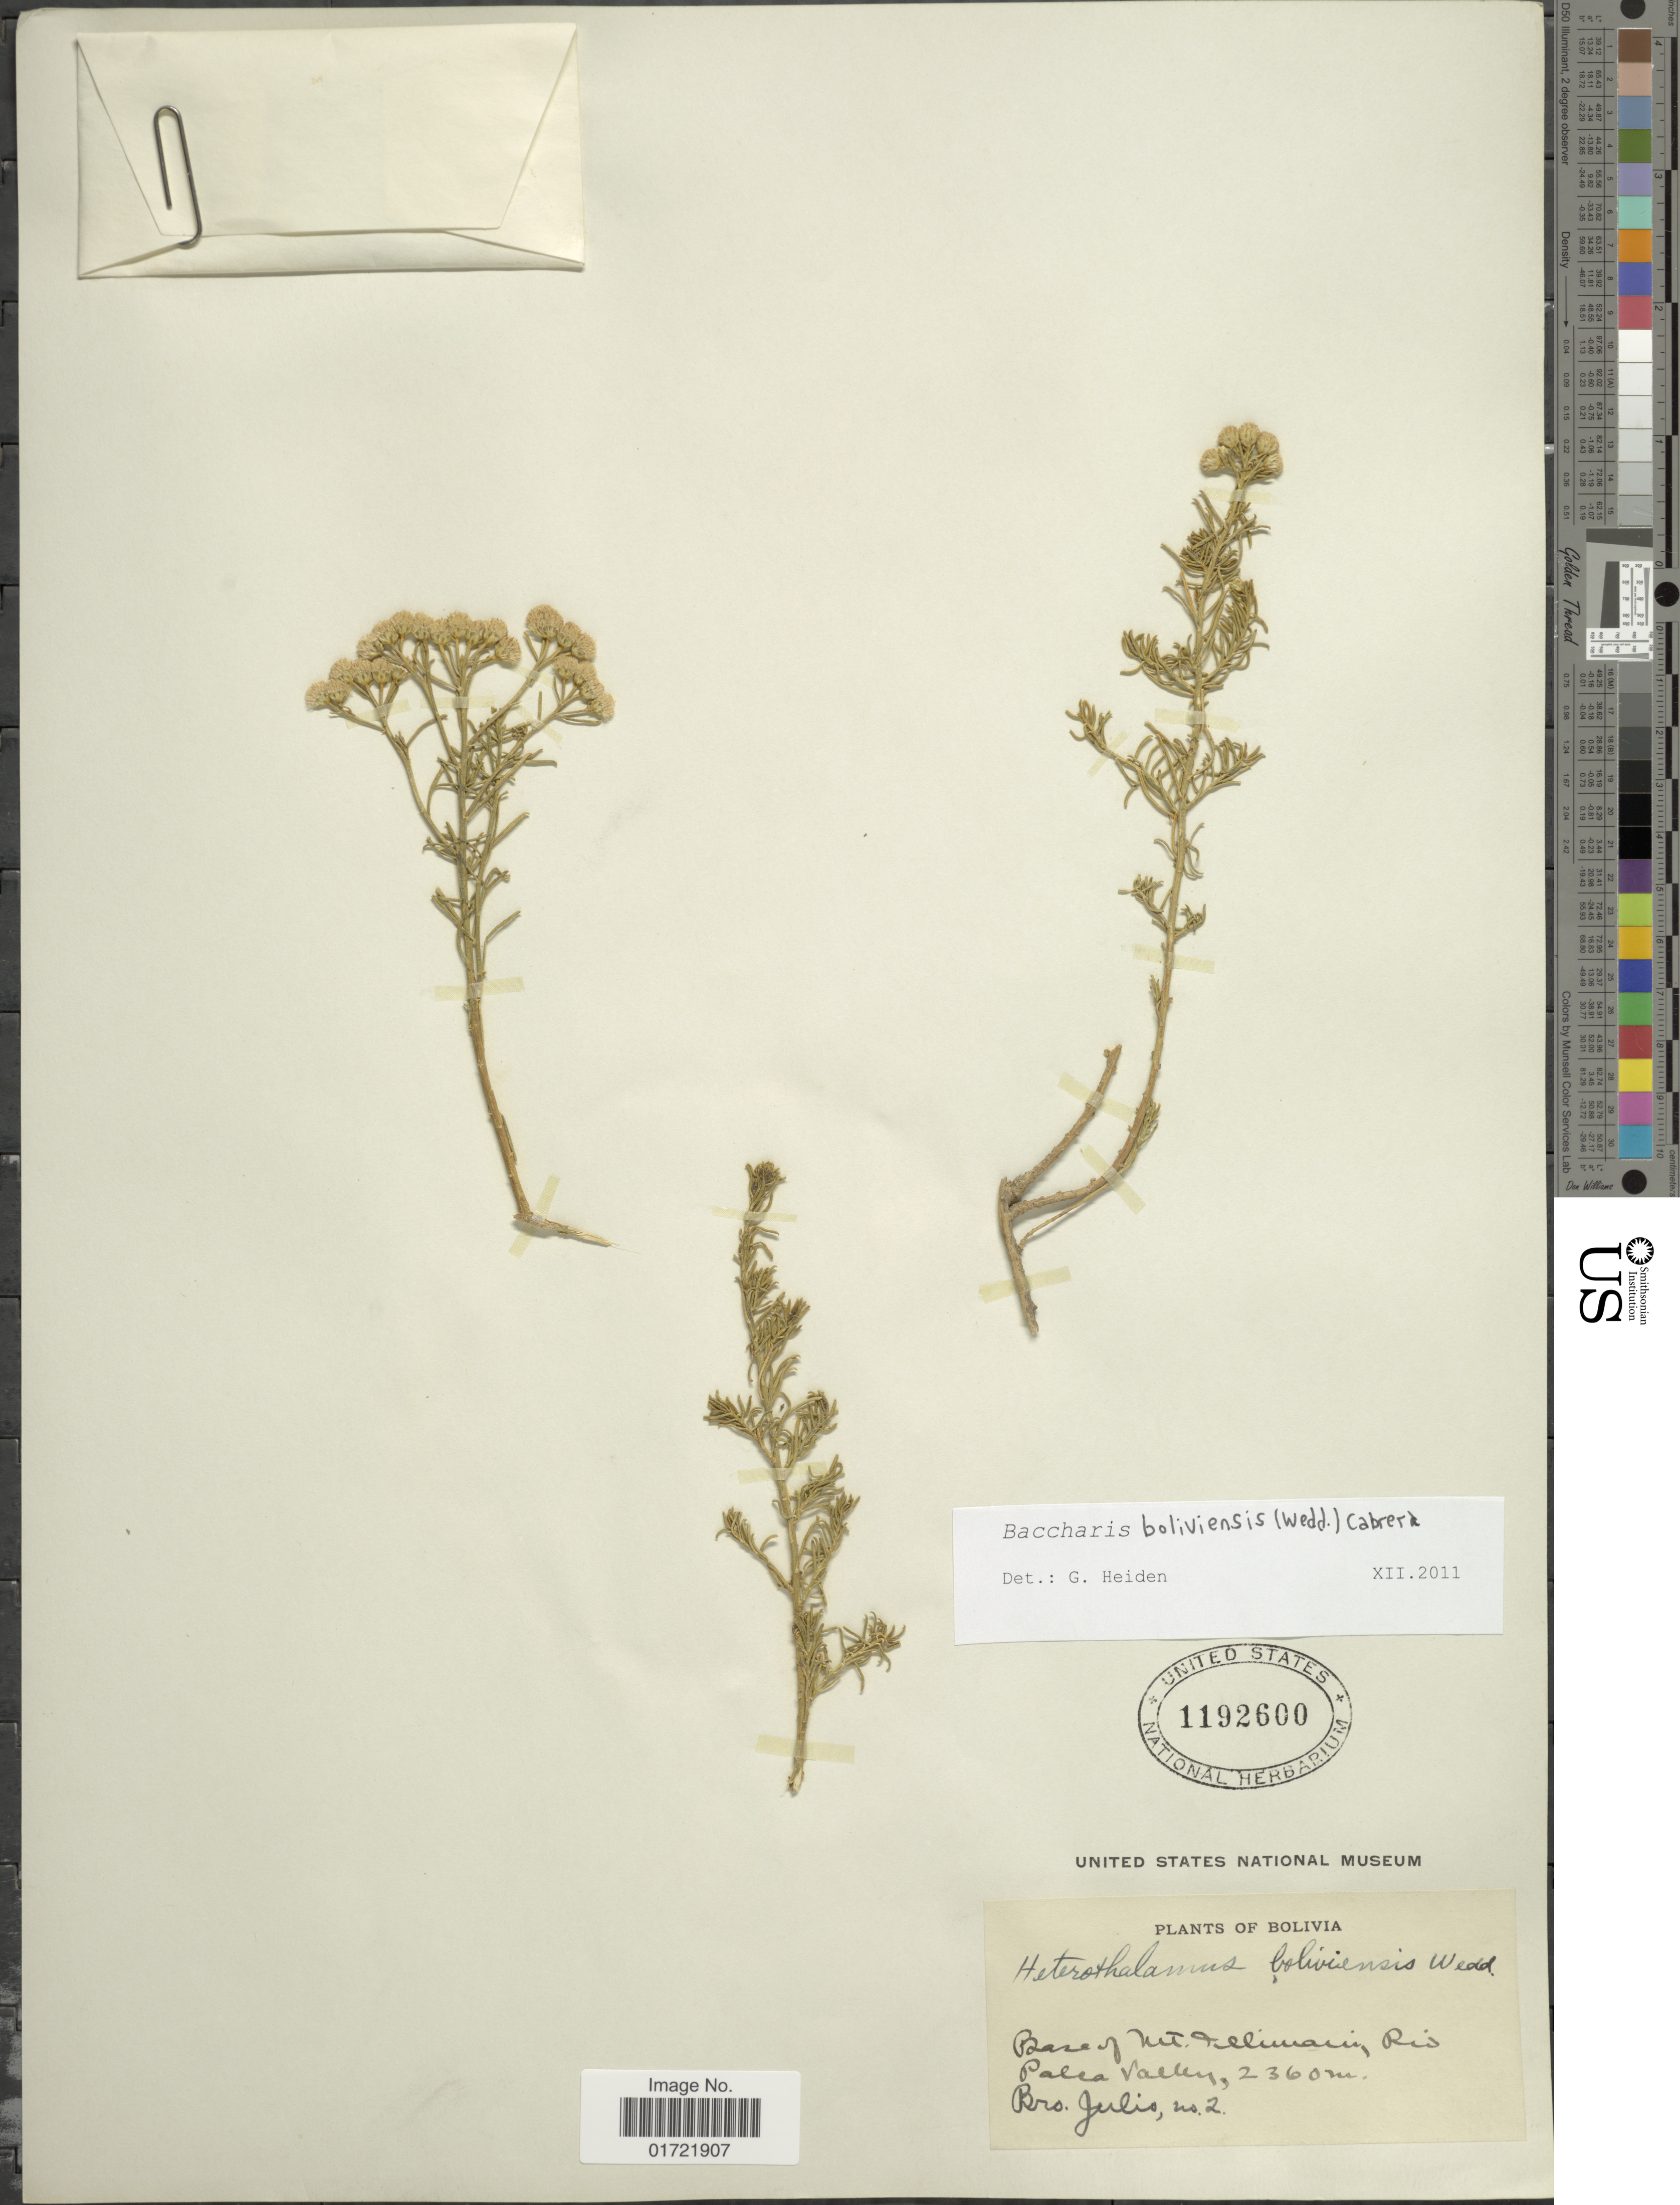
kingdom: Plantae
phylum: Tracheophyta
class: Magnoliopsida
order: Asterales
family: Asteraceae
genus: Baccharis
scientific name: Baccharis bolivensis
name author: (Wedd.) Cabrera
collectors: Bro. Julio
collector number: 2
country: Bolivia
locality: Base of Mt. Illimani, Rio Palca Valley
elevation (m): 2360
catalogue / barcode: US 1192600